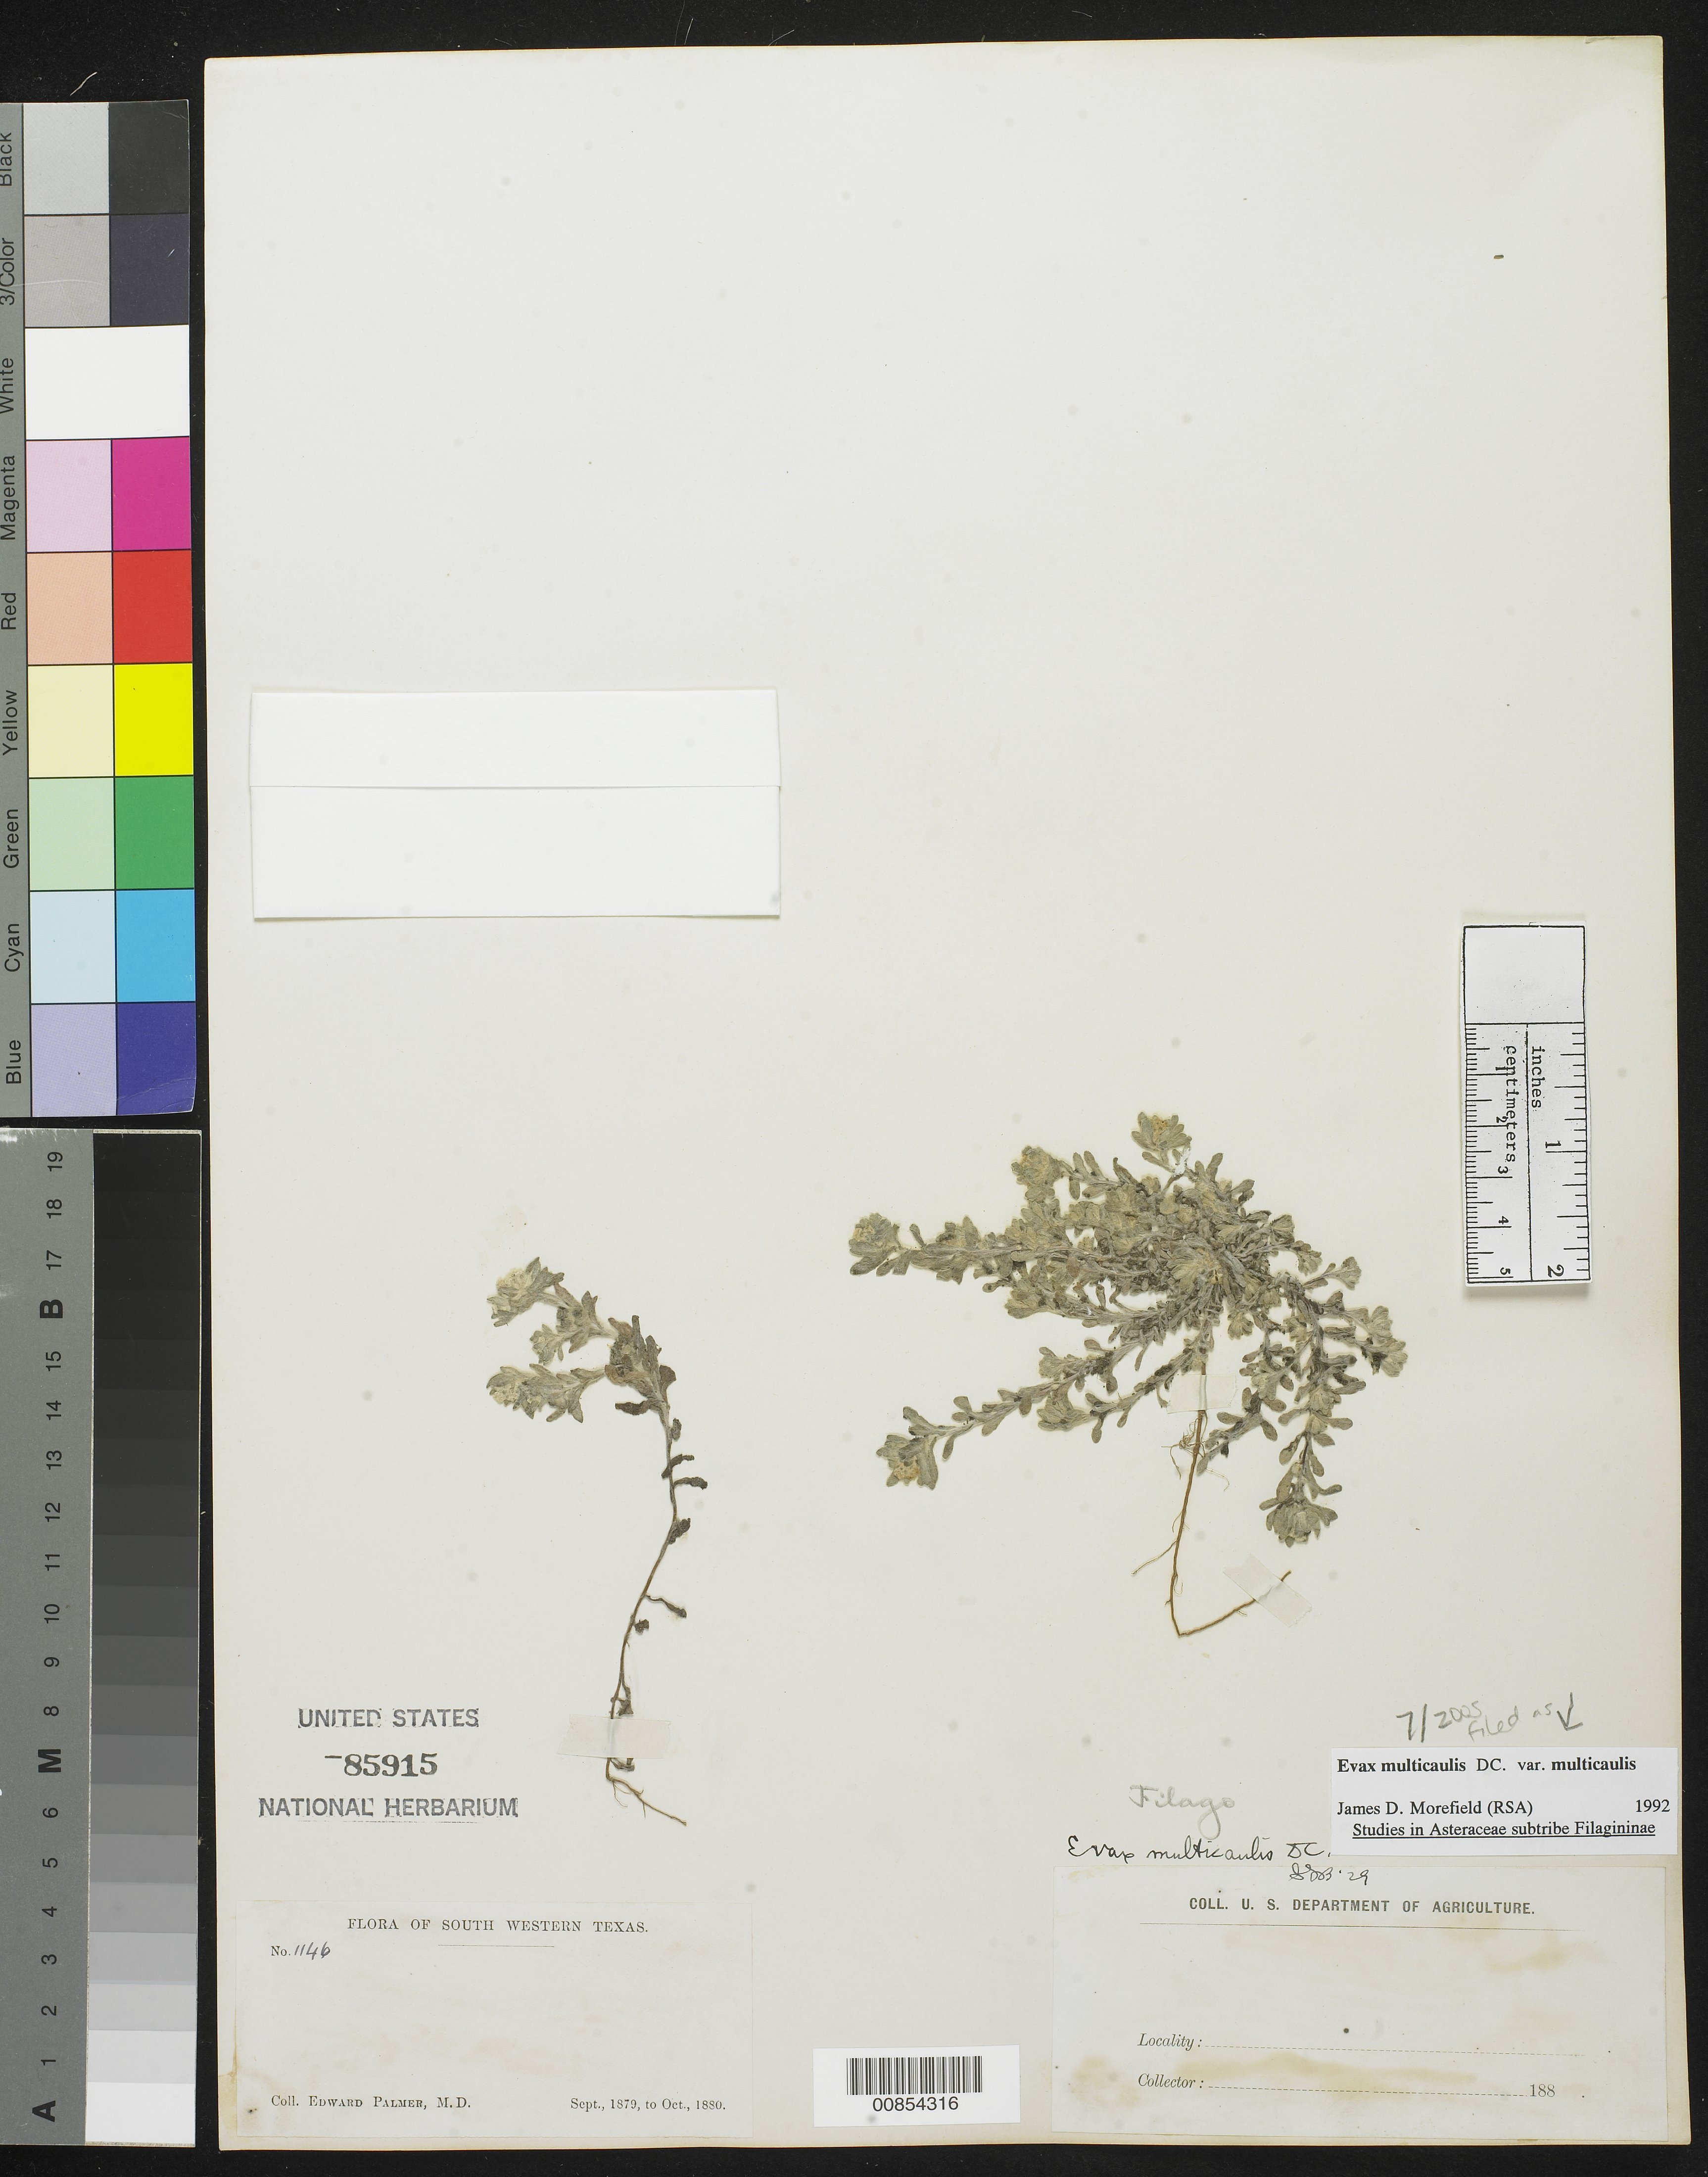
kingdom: Plantae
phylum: Tracheophyta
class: Magnoliopsida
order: Asterales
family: Asteraceae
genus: Evax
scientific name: Evax multicaulis var. multicaulis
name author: DC.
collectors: E. Palmer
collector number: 1146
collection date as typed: Sep 1879 to -- Oct 1880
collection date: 1879-09/1880-10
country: United States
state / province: Texas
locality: South Western Texas.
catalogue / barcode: US 85915